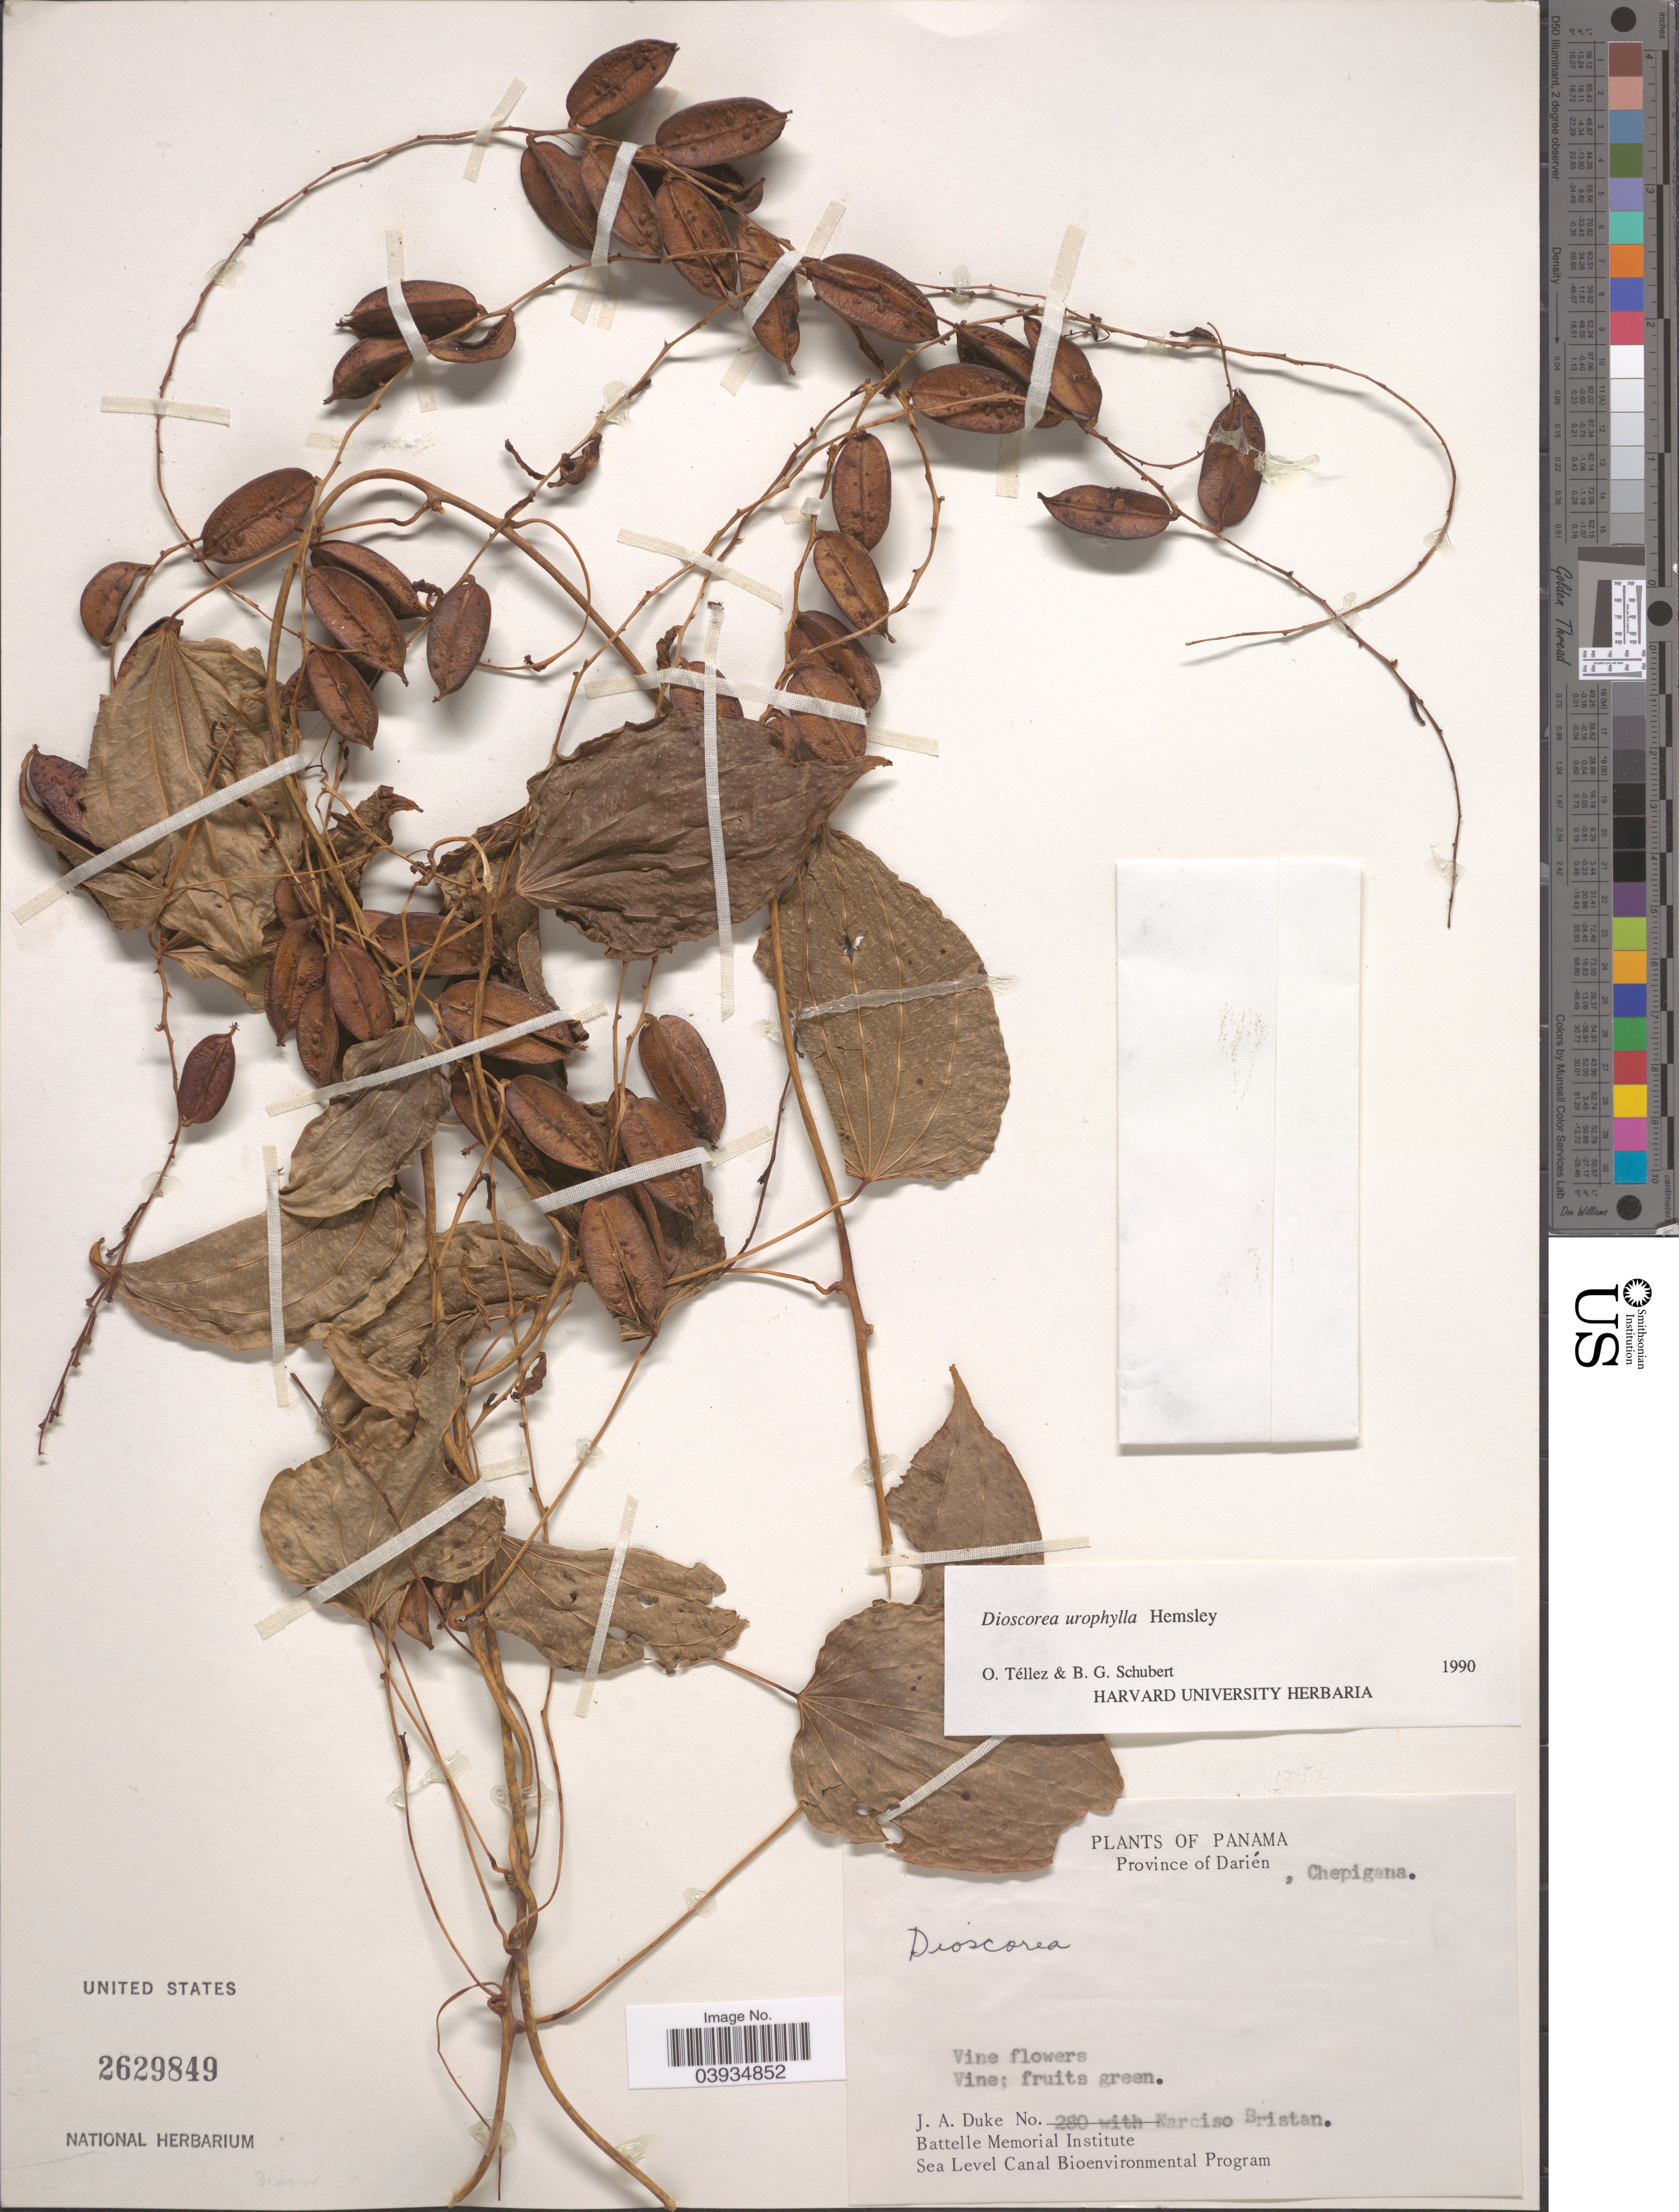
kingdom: Plantae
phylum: Tracheophyta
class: Liliopsida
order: Dioscoreales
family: Dioscoreaceae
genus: Dioscorea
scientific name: Dioscorea urophylla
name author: Hemsl.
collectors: J. A. Duke & N. Bristan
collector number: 280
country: Panama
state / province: Darien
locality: Chepigana.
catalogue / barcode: US 2629849